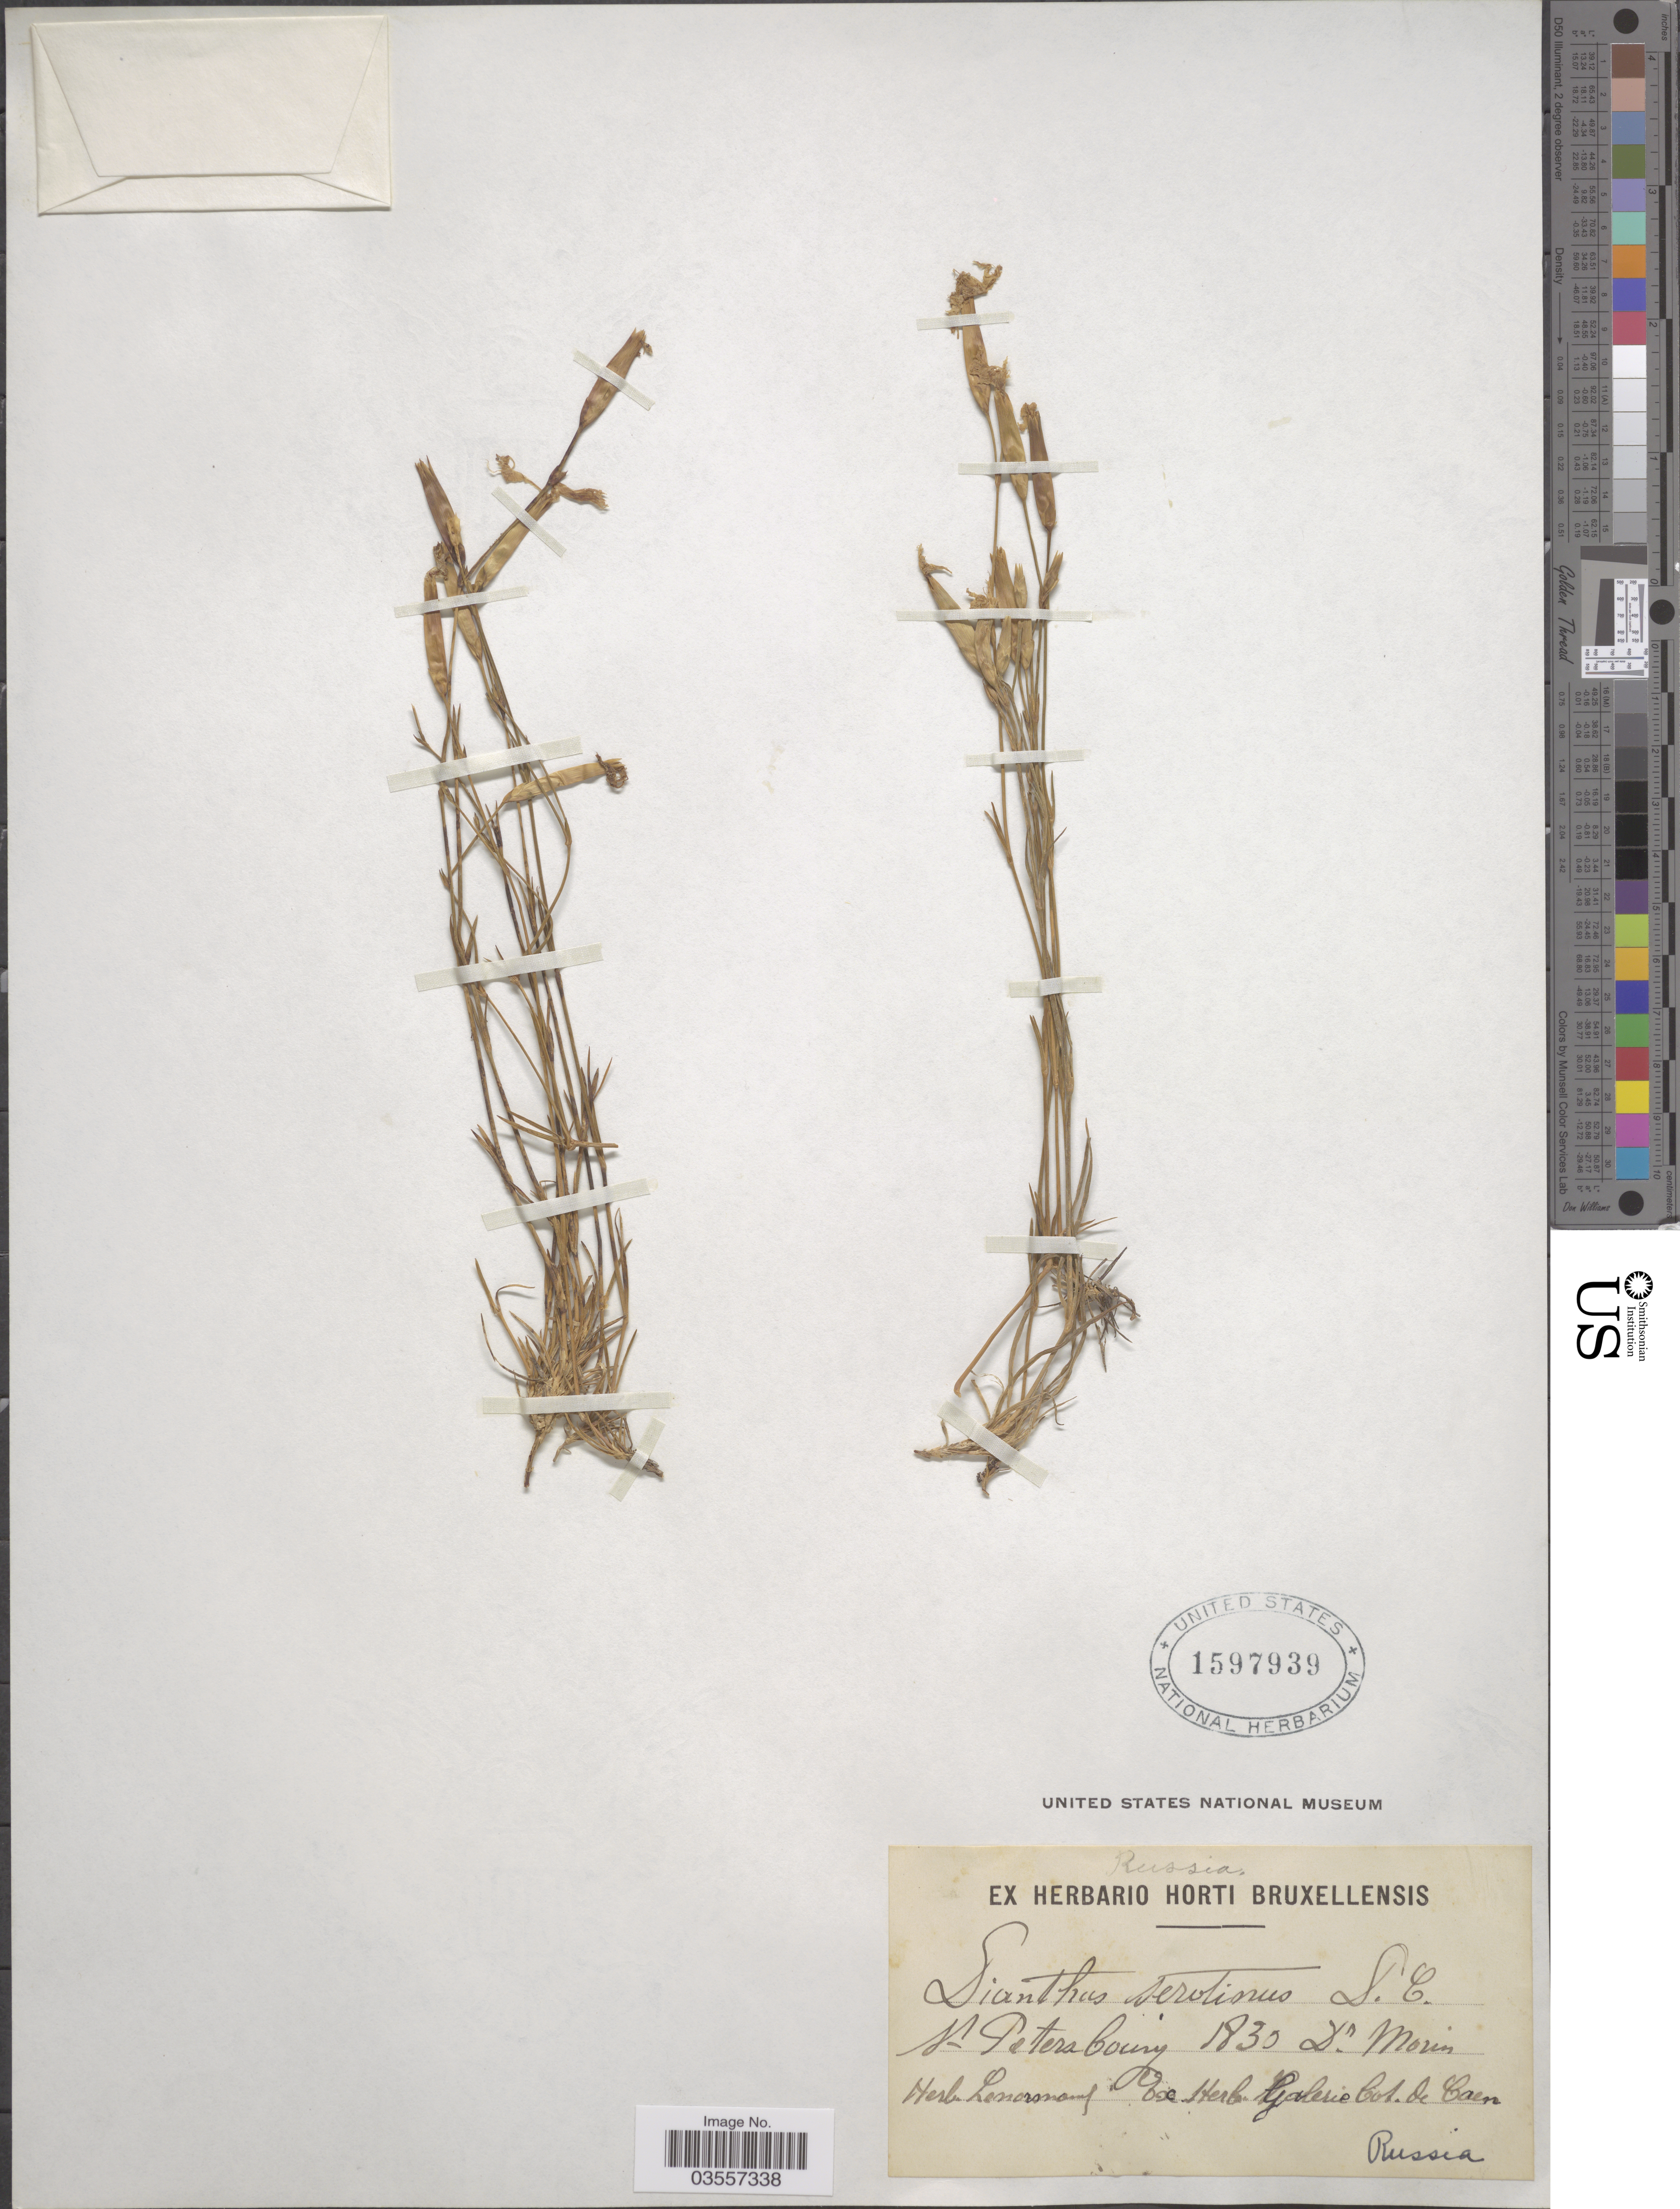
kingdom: Plantae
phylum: Tracheophyta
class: Magnoliopsida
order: Caryophyllales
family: Caryophyllaceae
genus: Dianthus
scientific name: Dianthus serotinus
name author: Waldst. & Kit.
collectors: -. Morin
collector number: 1830?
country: Russian Federation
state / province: St. Petersburg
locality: St. Petersbourg.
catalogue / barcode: US 1597939